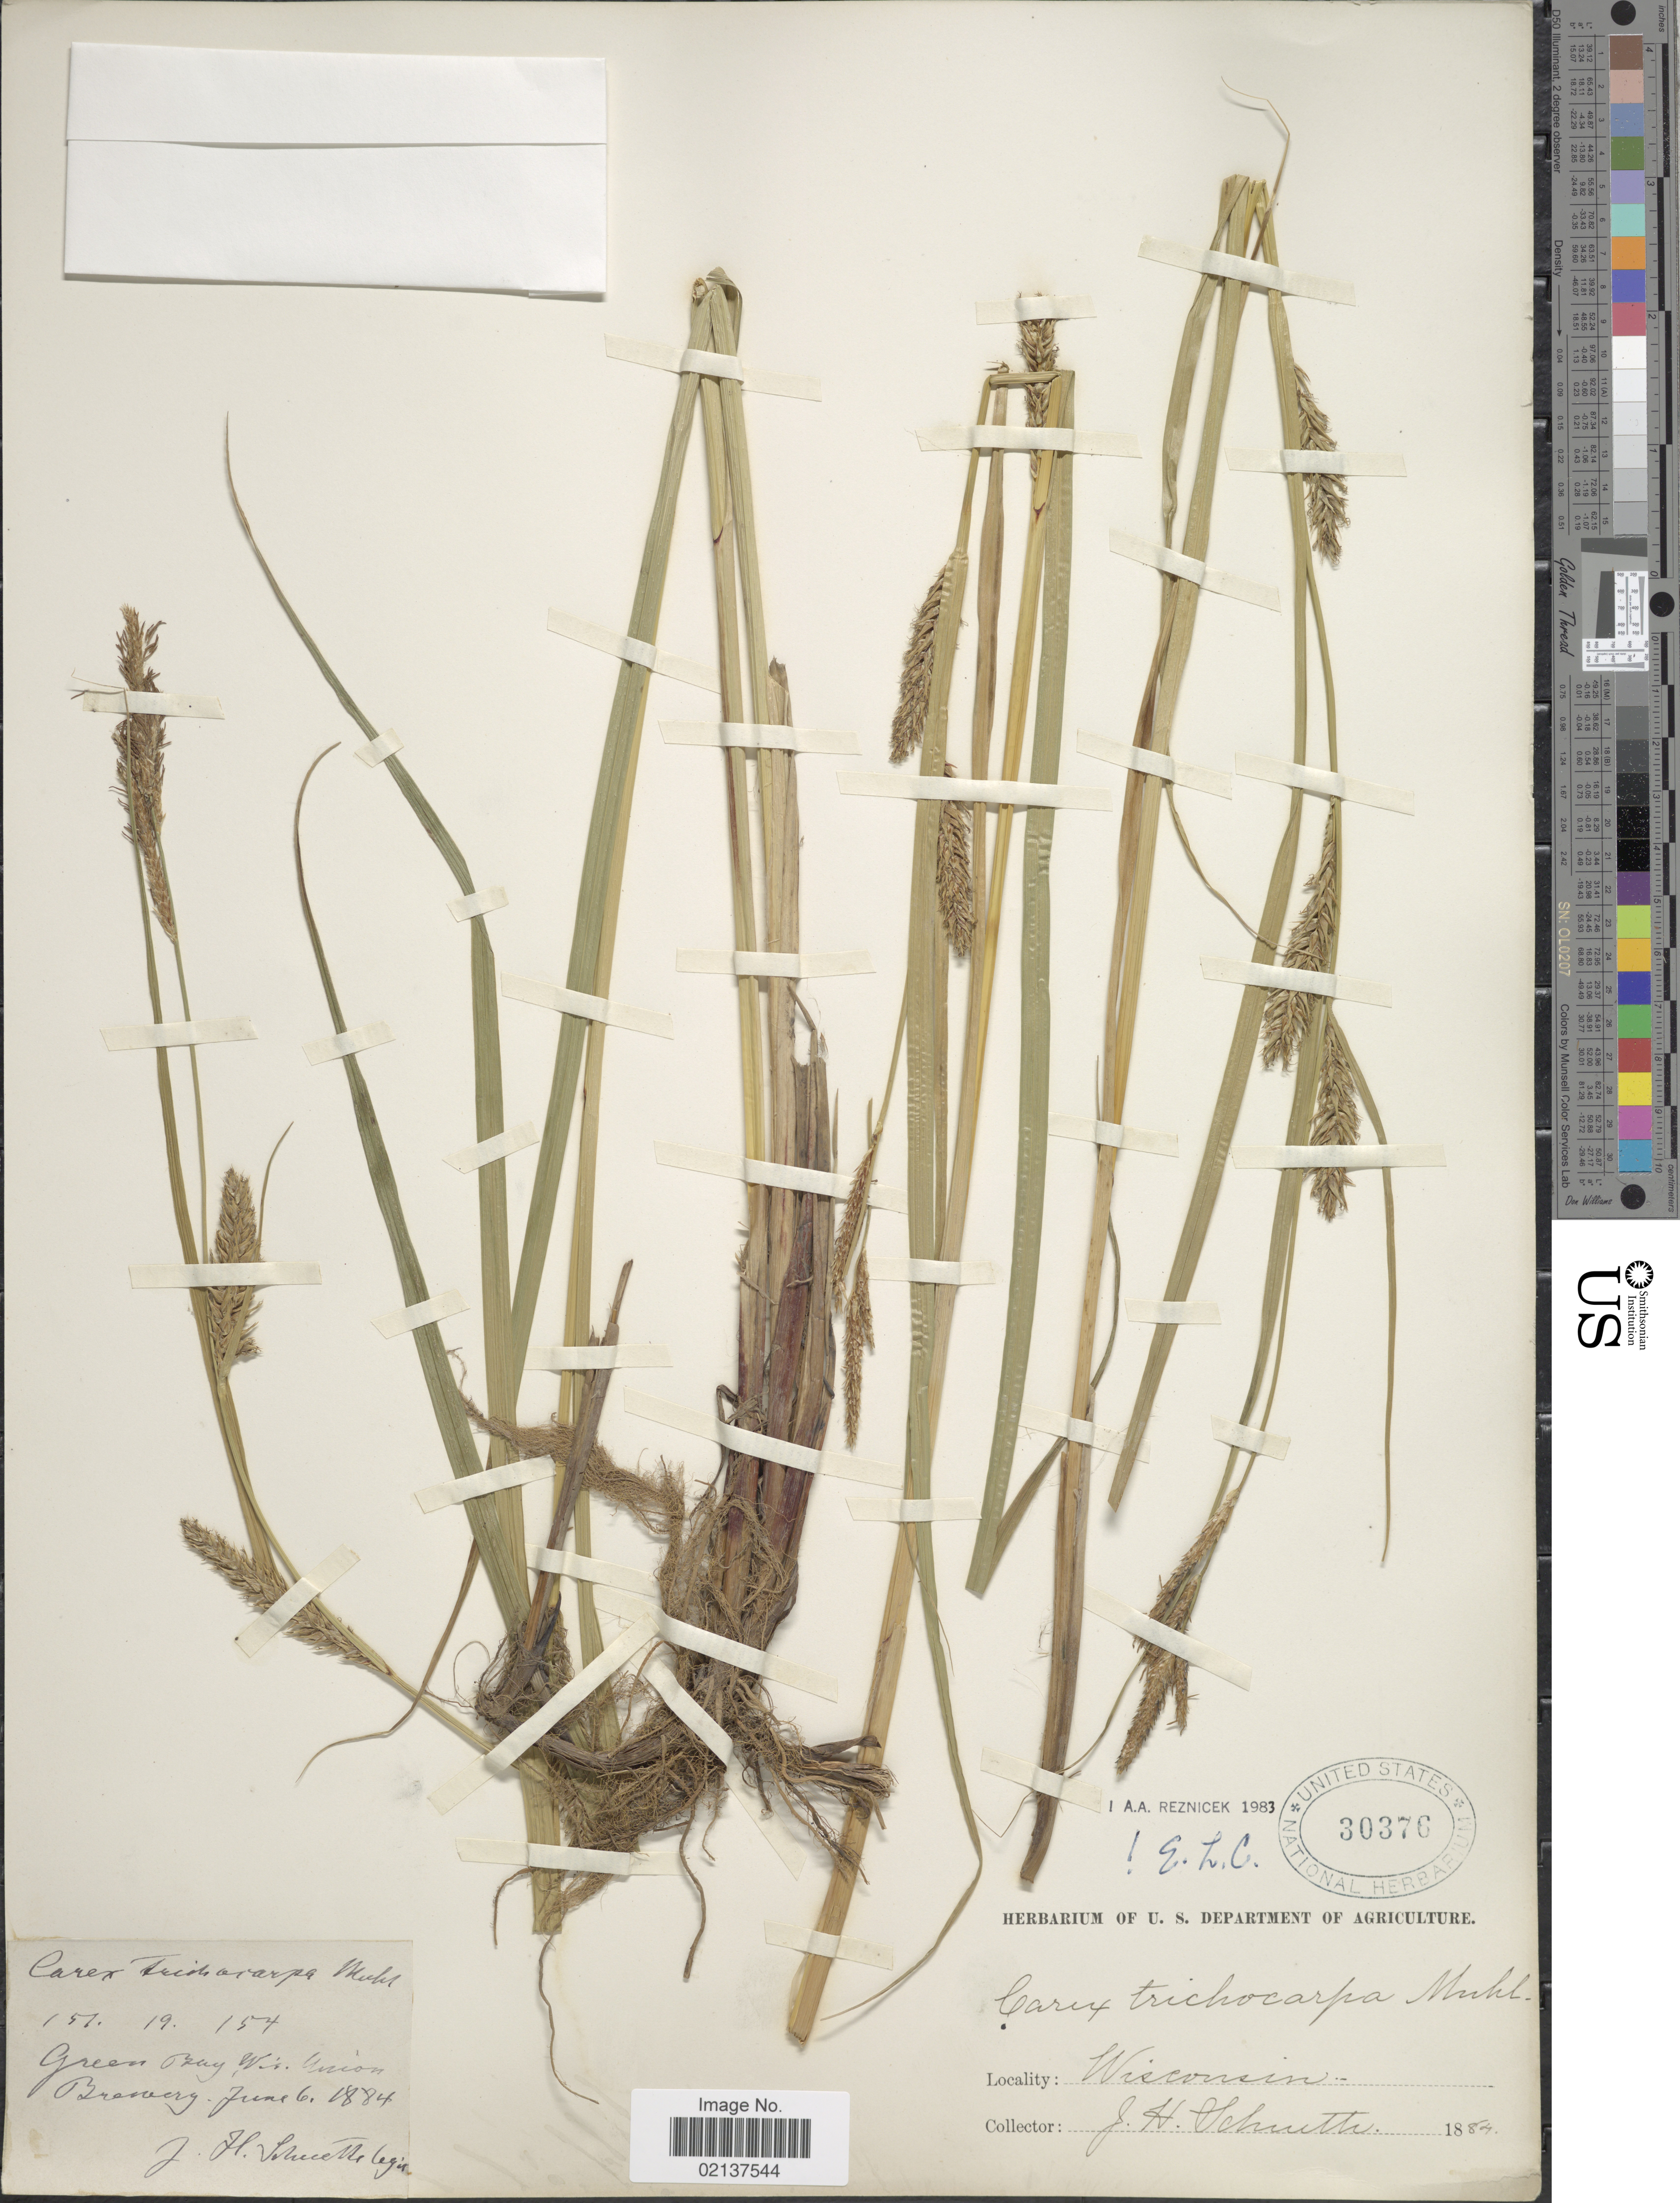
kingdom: Plantae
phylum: Tracheophyta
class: Liliopsida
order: Poales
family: Cyperaceae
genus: Carex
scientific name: Carex trichocarpa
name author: Muhl. ex Willd.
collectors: J. H. Schuette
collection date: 1884-06-06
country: United States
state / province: Wisconsin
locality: Green Bay, Wis. Union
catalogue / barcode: US 30376